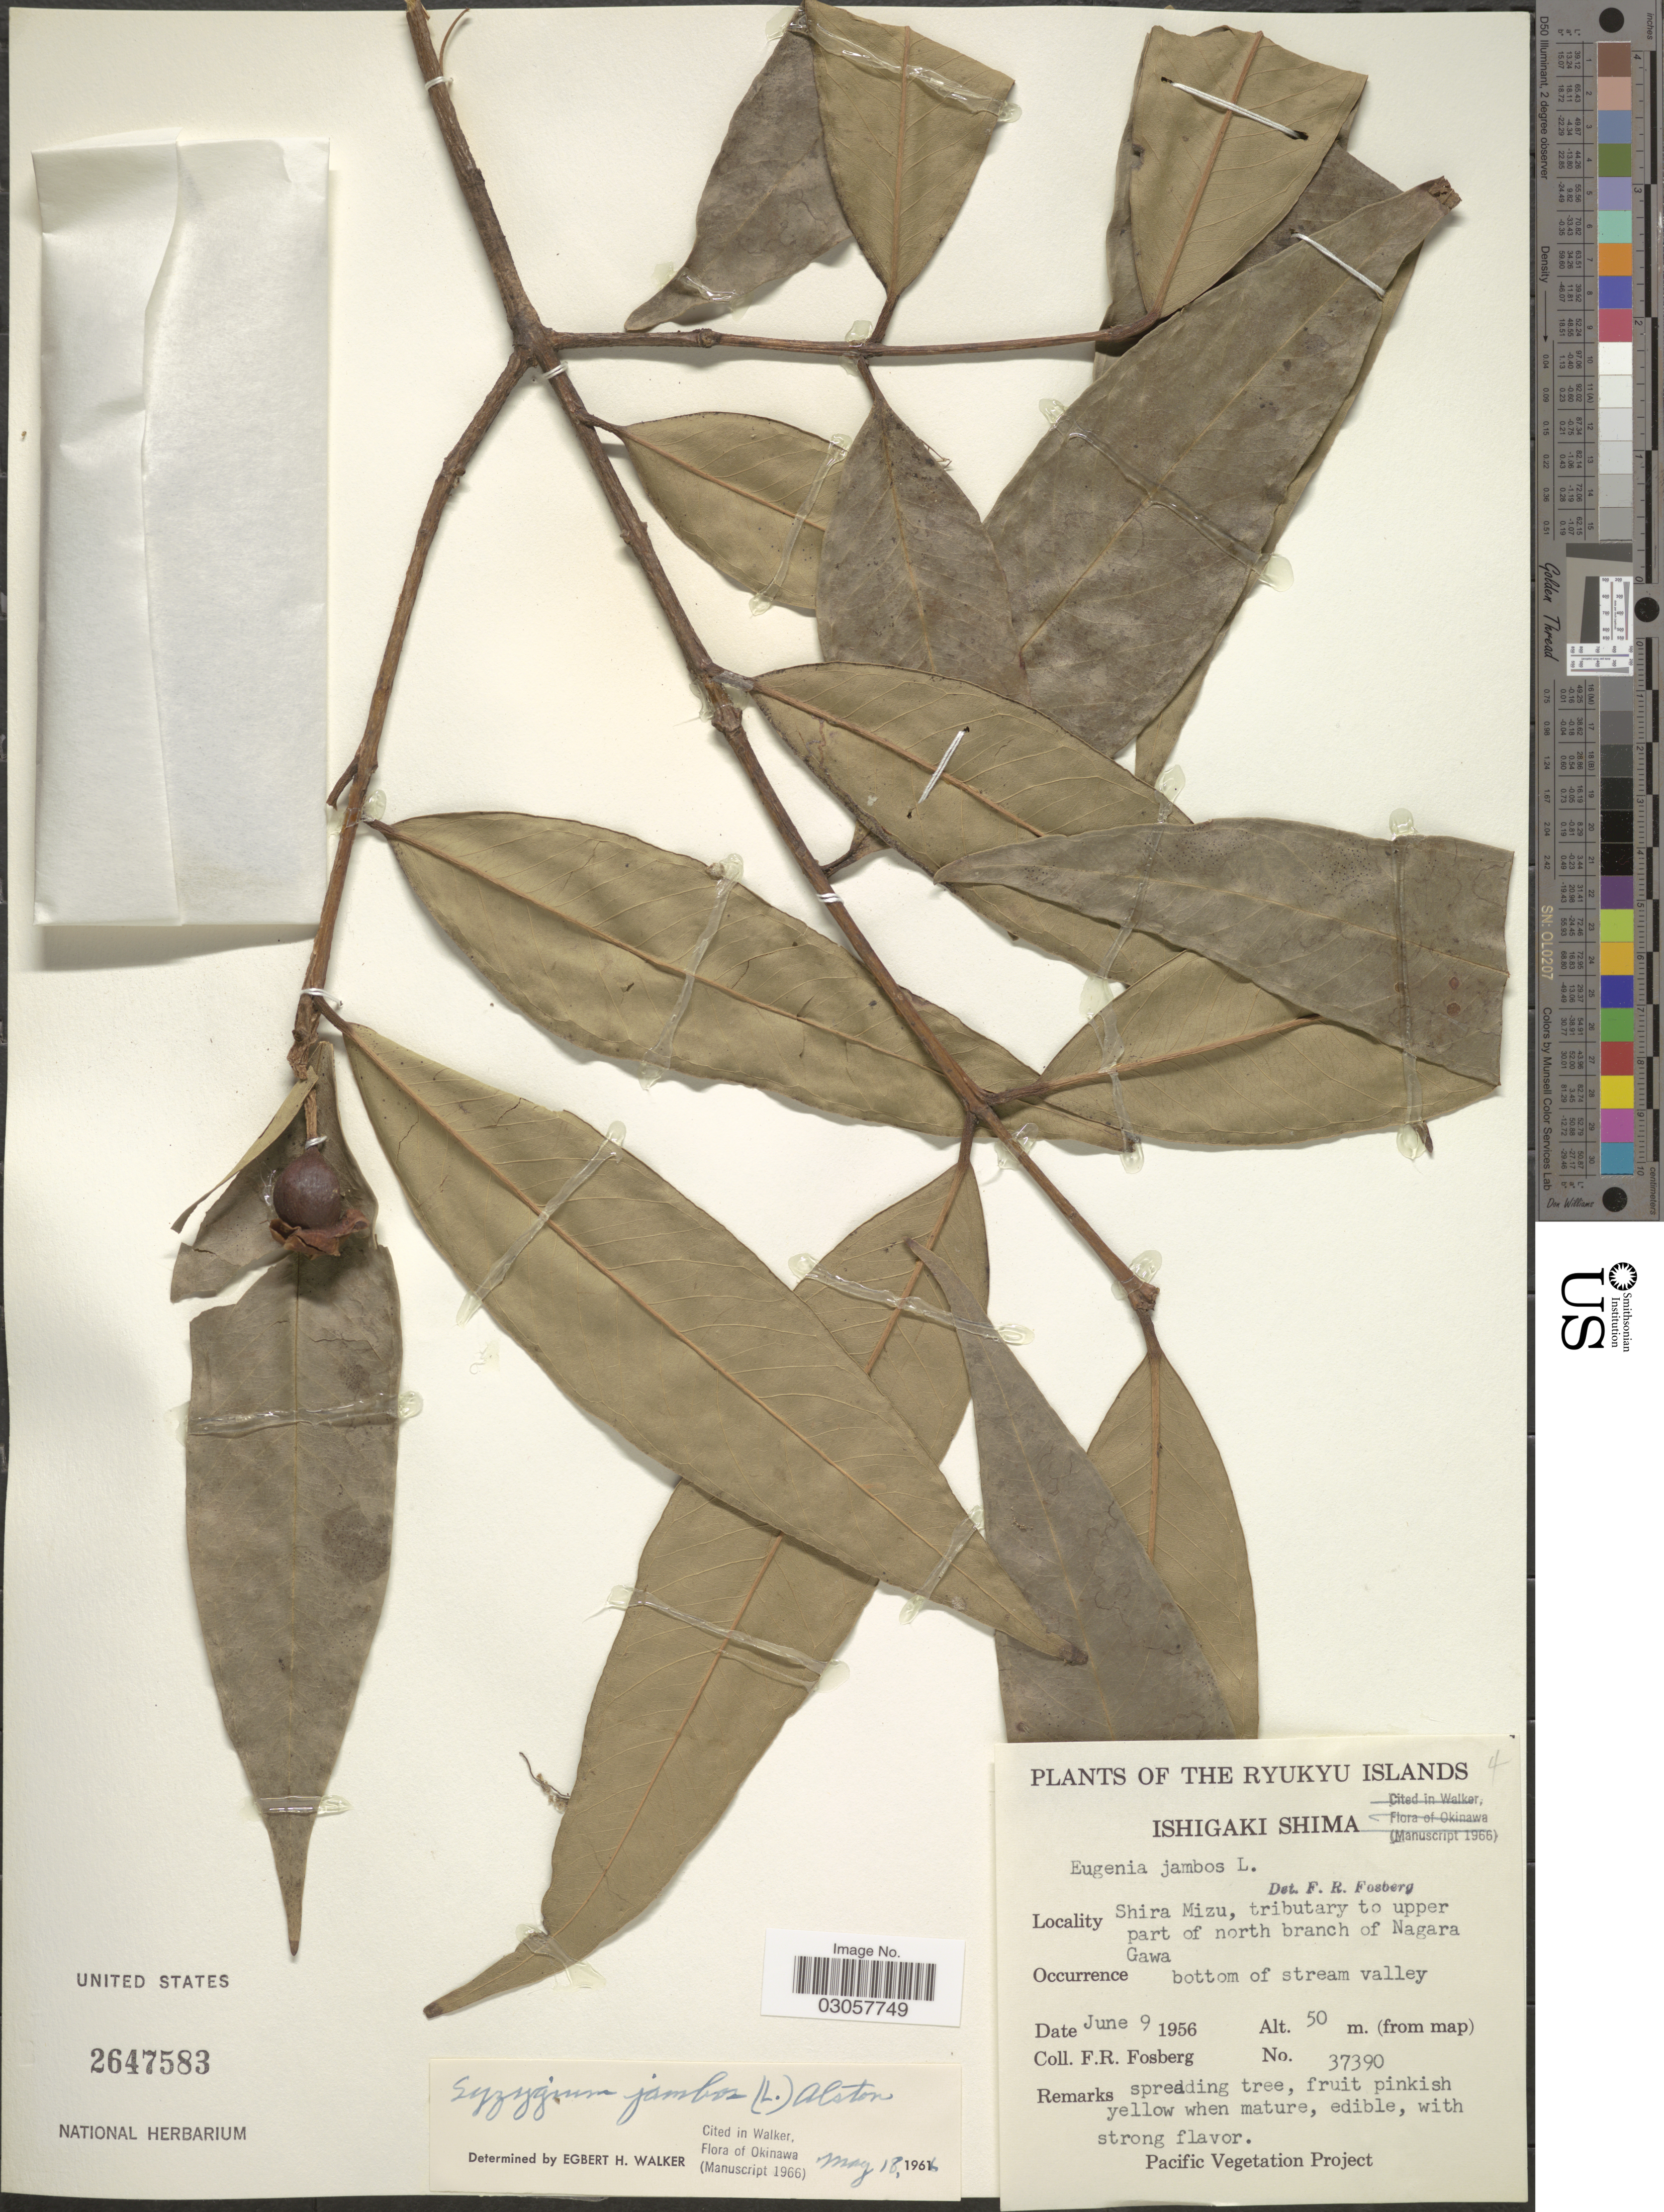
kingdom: Plantae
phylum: Tracheophyta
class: Magnoliopsida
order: Myrtales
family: Myrtaceae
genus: Syzygium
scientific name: Syzygium jambos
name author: (L.) Alston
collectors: F. R. Fosberg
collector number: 37390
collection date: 1956-06-09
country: Japan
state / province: Okinawa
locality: Ryukyu Islands. Ishigaki Shima. Shira Mizu, tributary to upper part of north branch of Nagara Gawa.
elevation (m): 50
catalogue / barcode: US 2647583